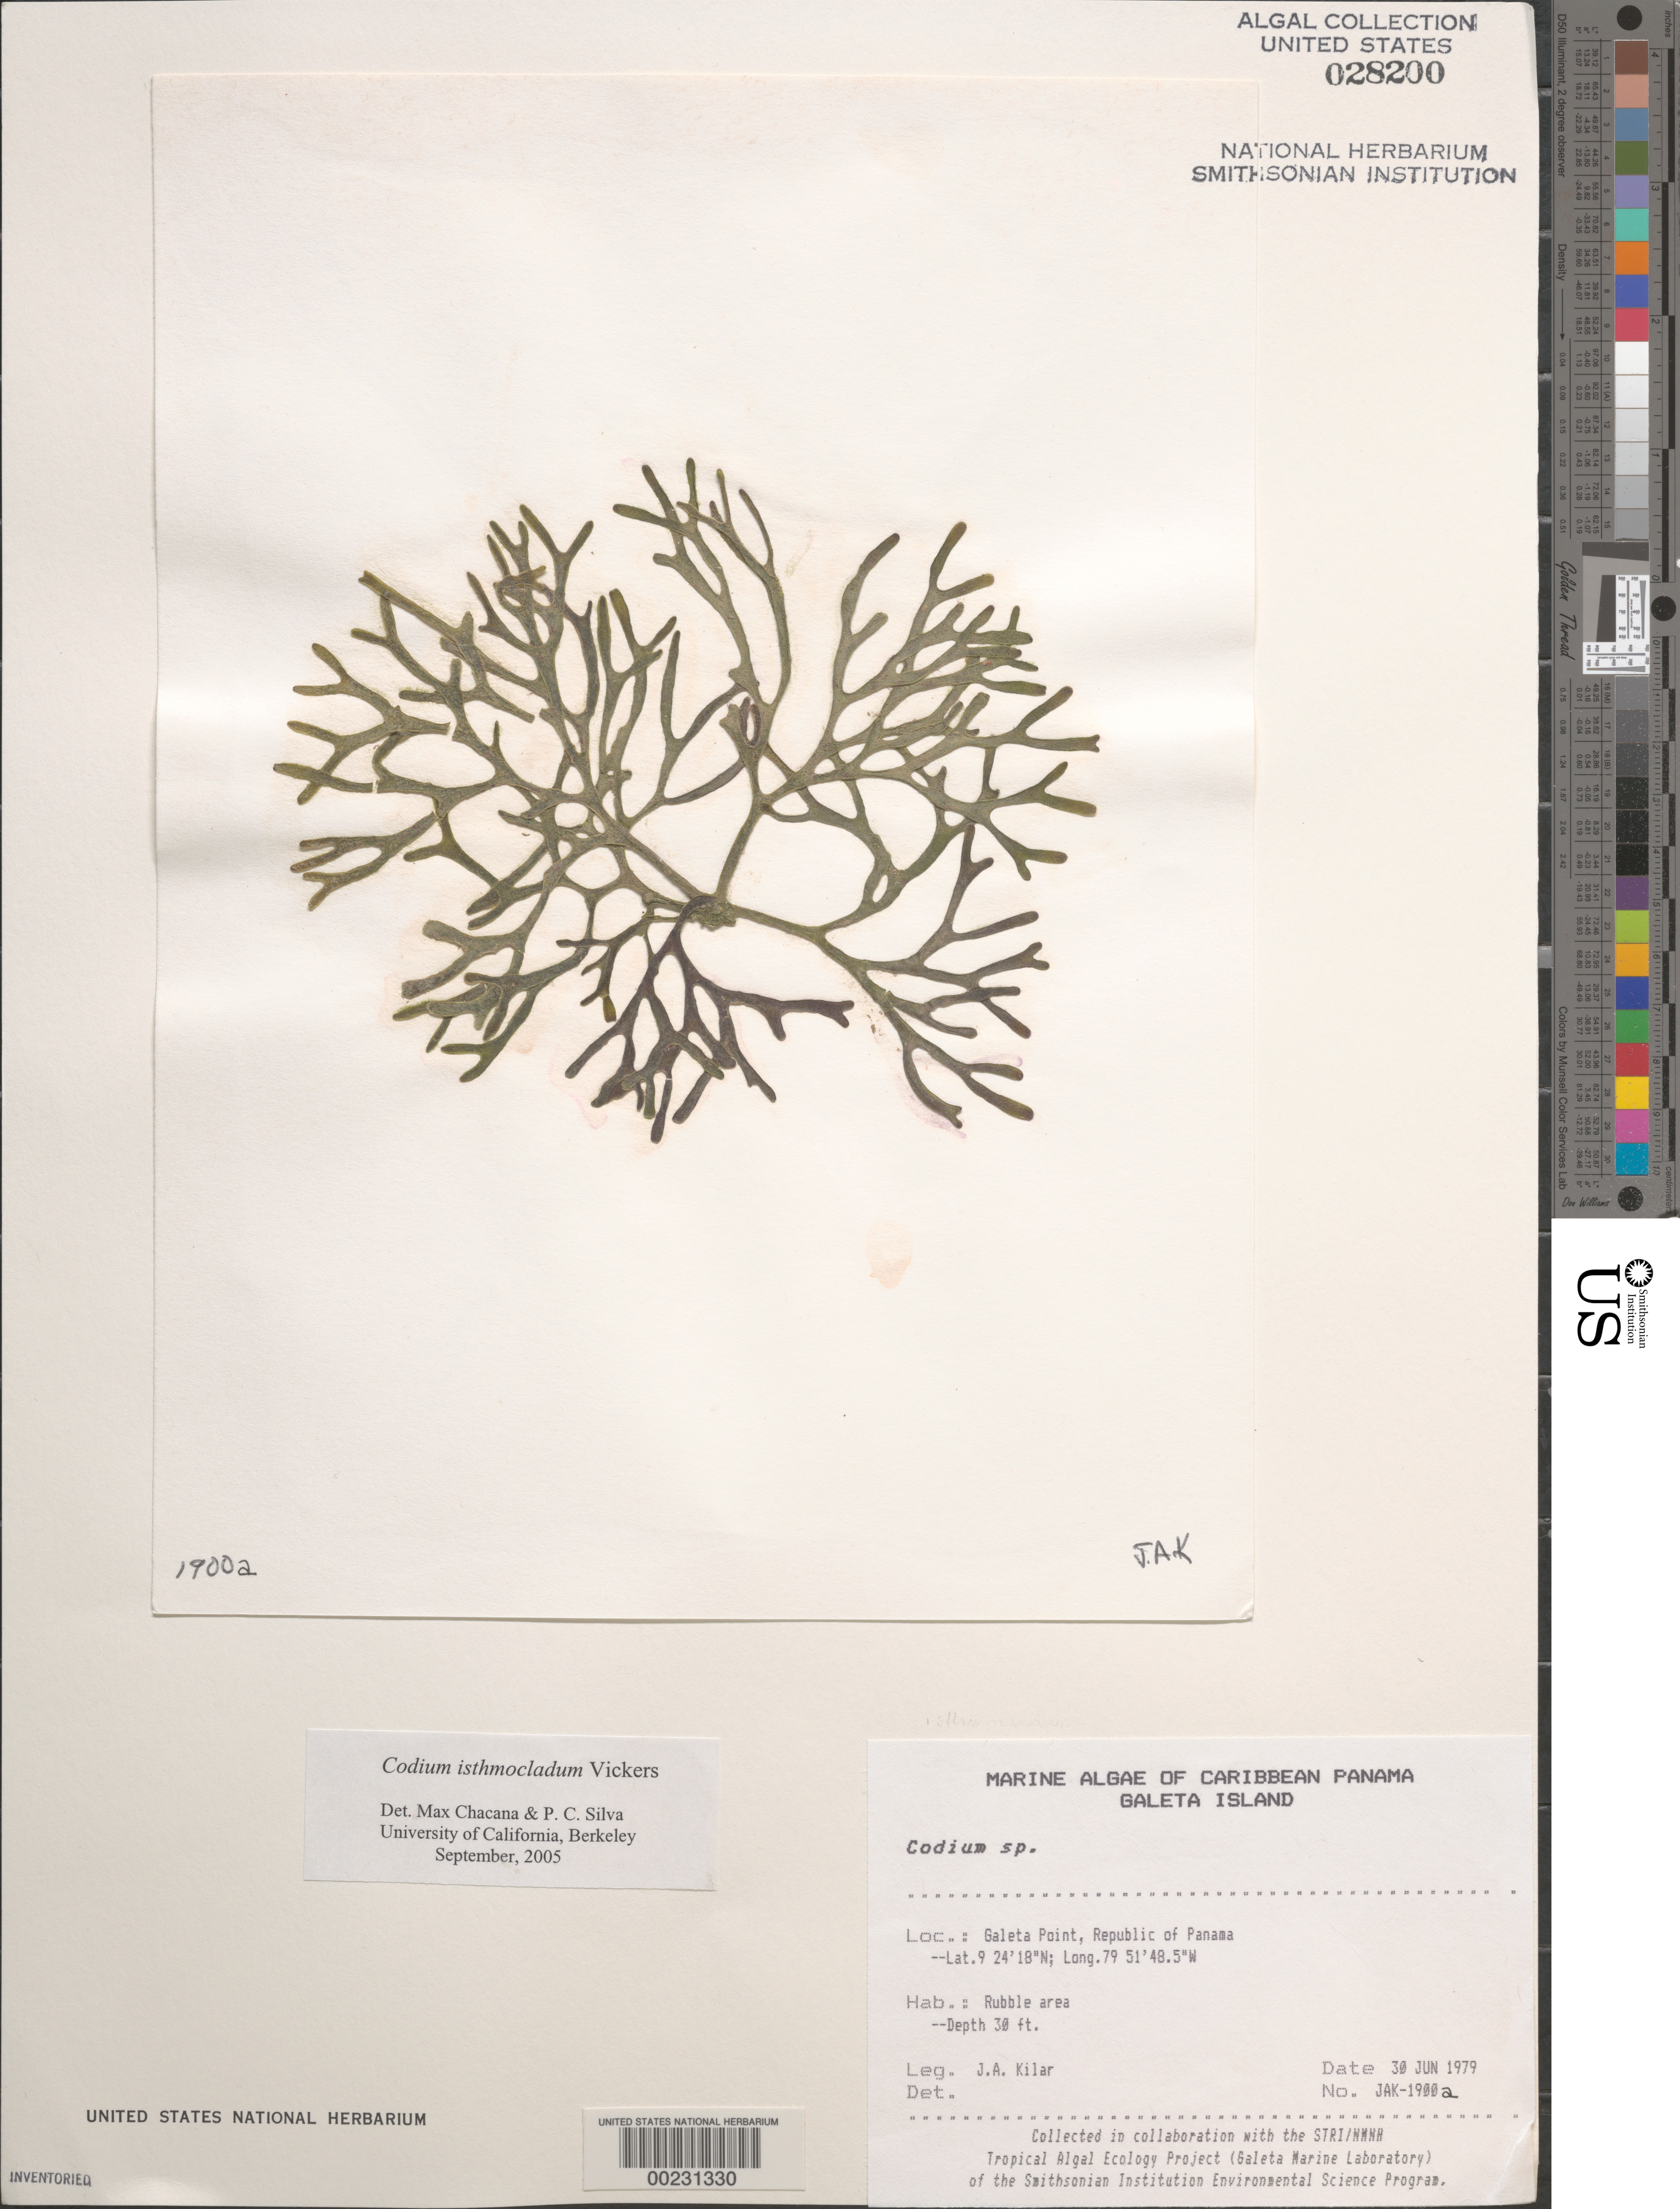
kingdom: Plantae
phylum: Chlorophyta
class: Ulvophyceae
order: Bryopsidales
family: Codiaceae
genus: Codium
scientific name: Codium isthmocladum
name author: Vickers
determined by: Chacana, M. E.; Silva, P. C.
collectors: J. A. Kilar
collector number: JAK-1900a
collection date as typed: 30 Jun 1979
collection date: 1979-06-30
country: Panama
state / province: Colón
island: Galeta Island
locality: Galeta Point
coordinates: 9 24' 18" N, 79 51' 48.5" W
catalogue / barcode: US 28200